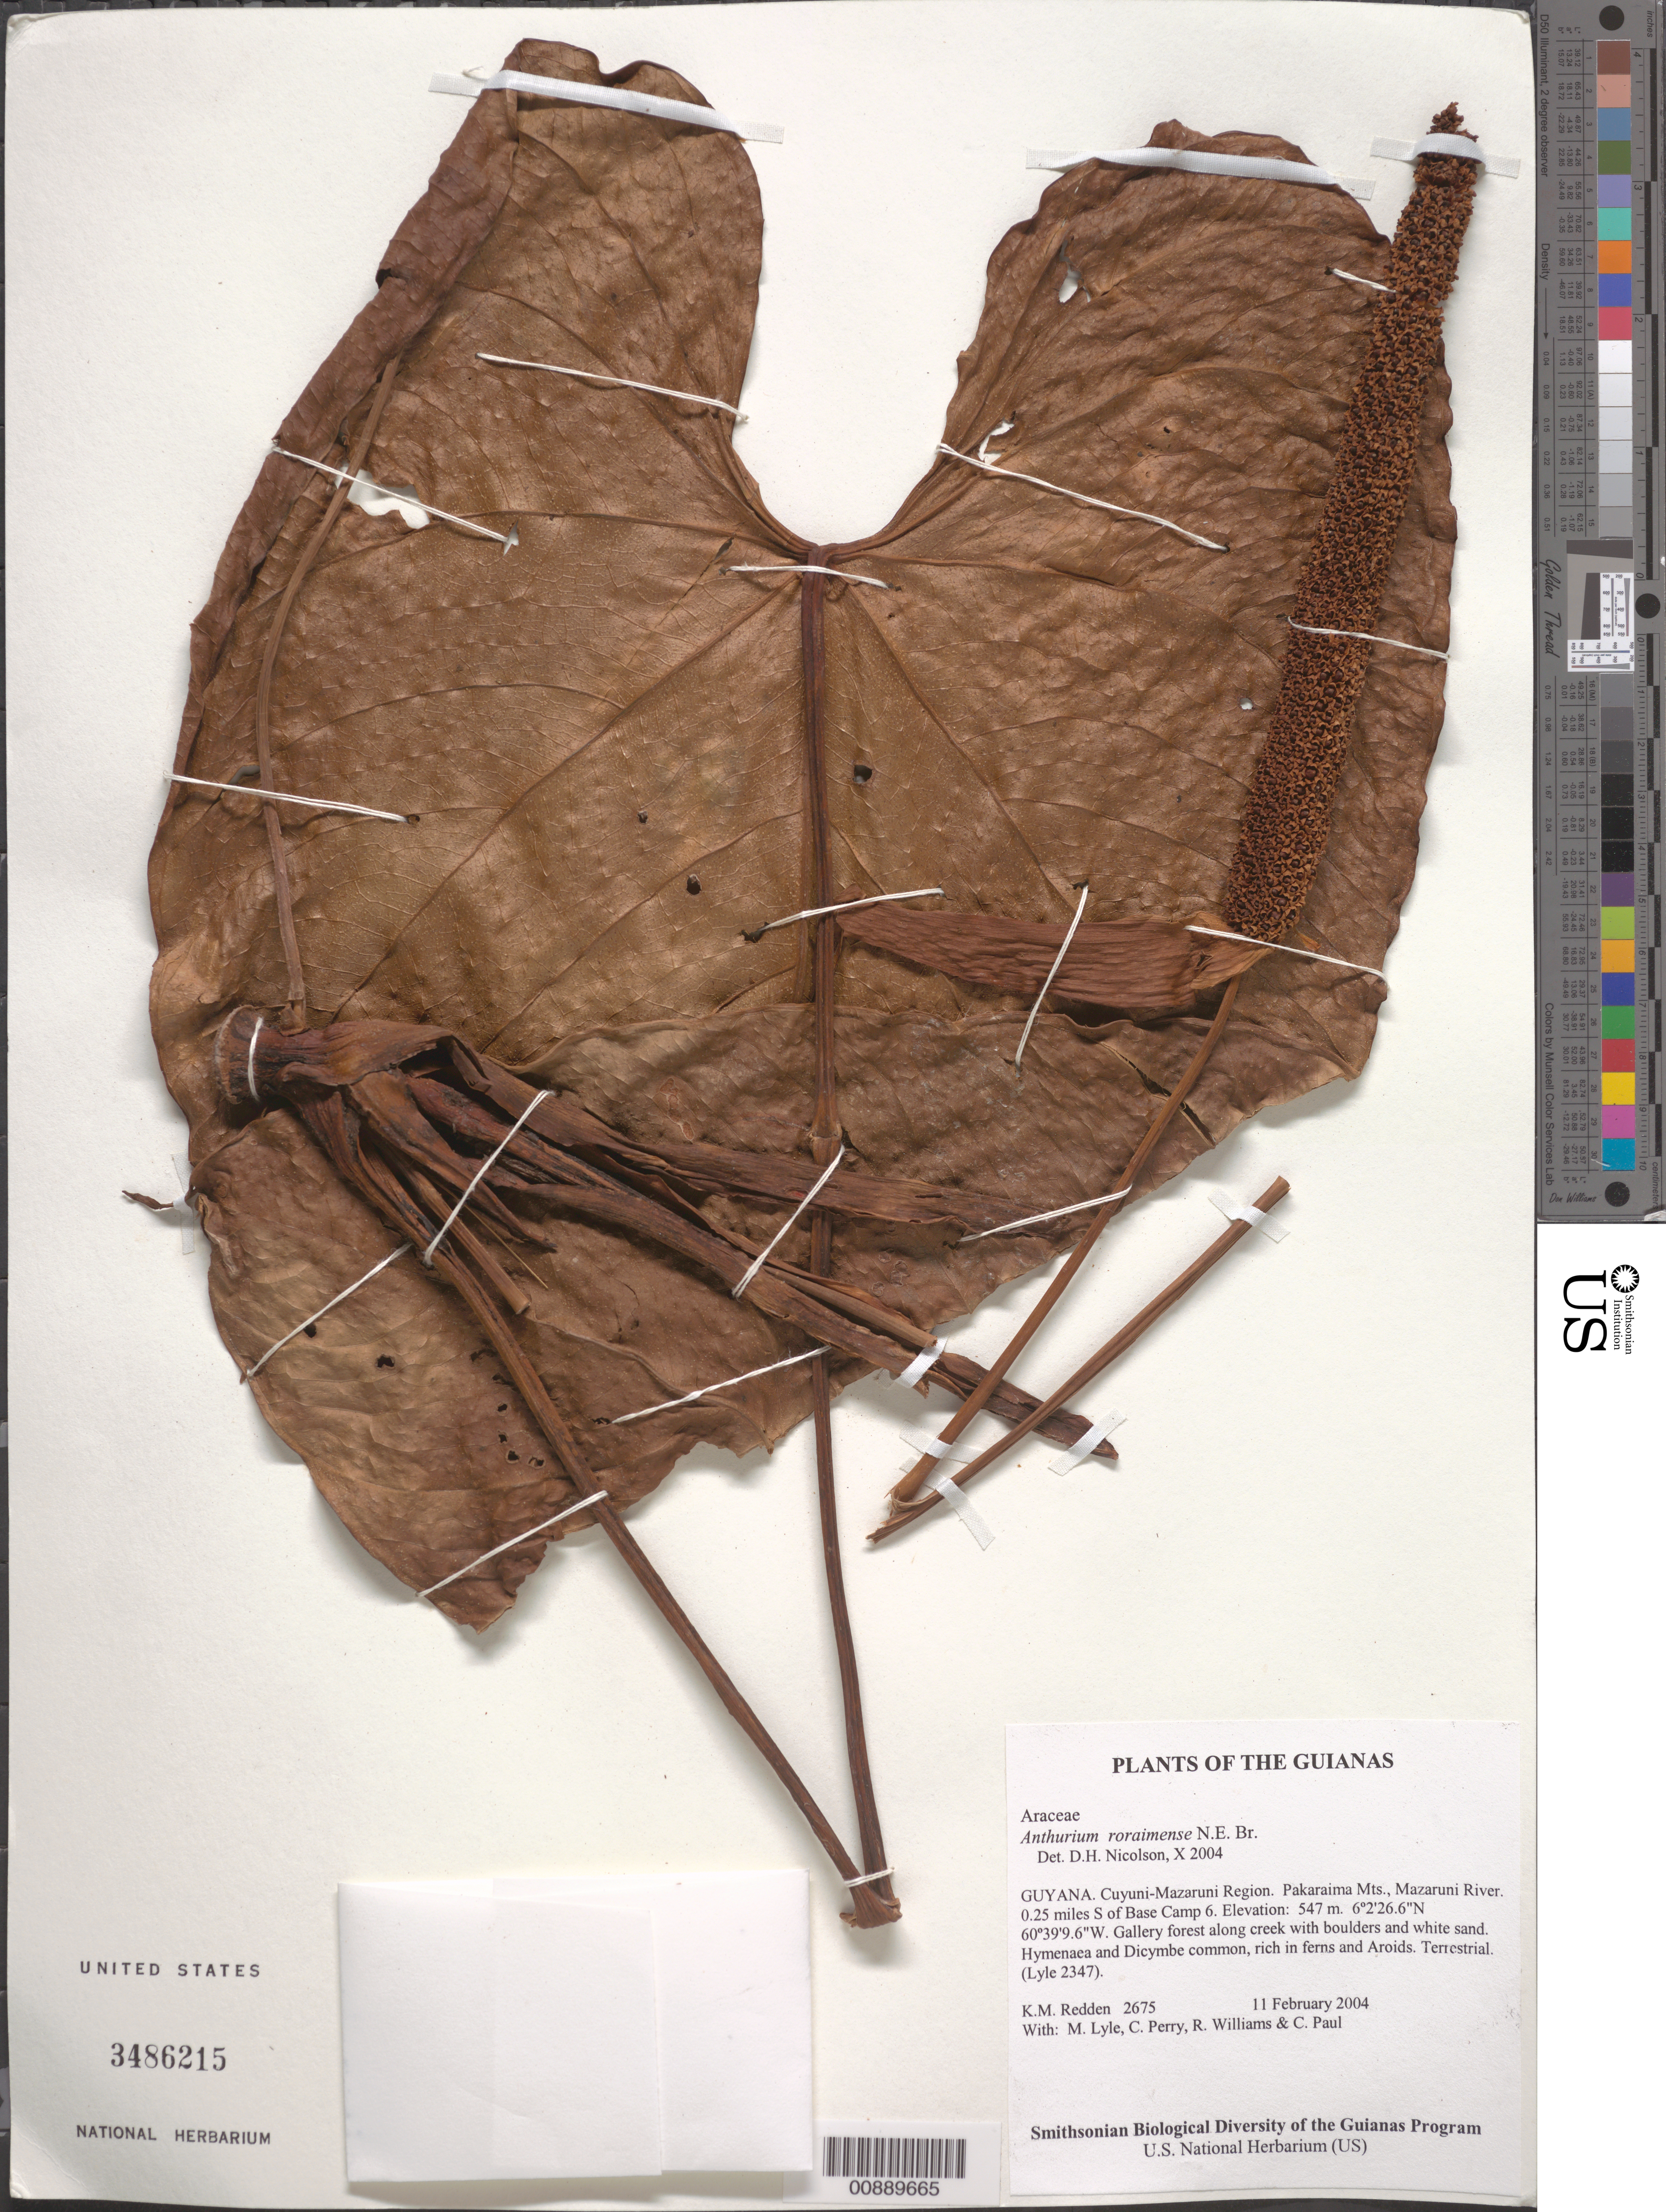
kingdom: Plantae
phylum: Tracheophyta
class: Liliopsida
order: Alismatales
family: Araceae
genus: Anthurium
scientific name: Anthurium roraimense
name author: N.E. Br. in Thurn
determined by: Nicolson, Dan H.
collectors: K. M. Redden, M. Lyle, C. Perry, R. Williams & C. Paul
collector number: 2675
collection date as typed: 11 February 2004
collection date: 2004-02-11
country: Guyana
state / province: Cuyuni-Mazaruni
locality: Pakaraima Mts., Mazaruni River. 0.25 miles S of Base Camp 6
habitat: Gallery forest along creek with boulders and white sand. Hymenaea and Dicymbe common, rich in ferns and Aroids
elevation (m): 547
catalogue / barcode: US 3486215